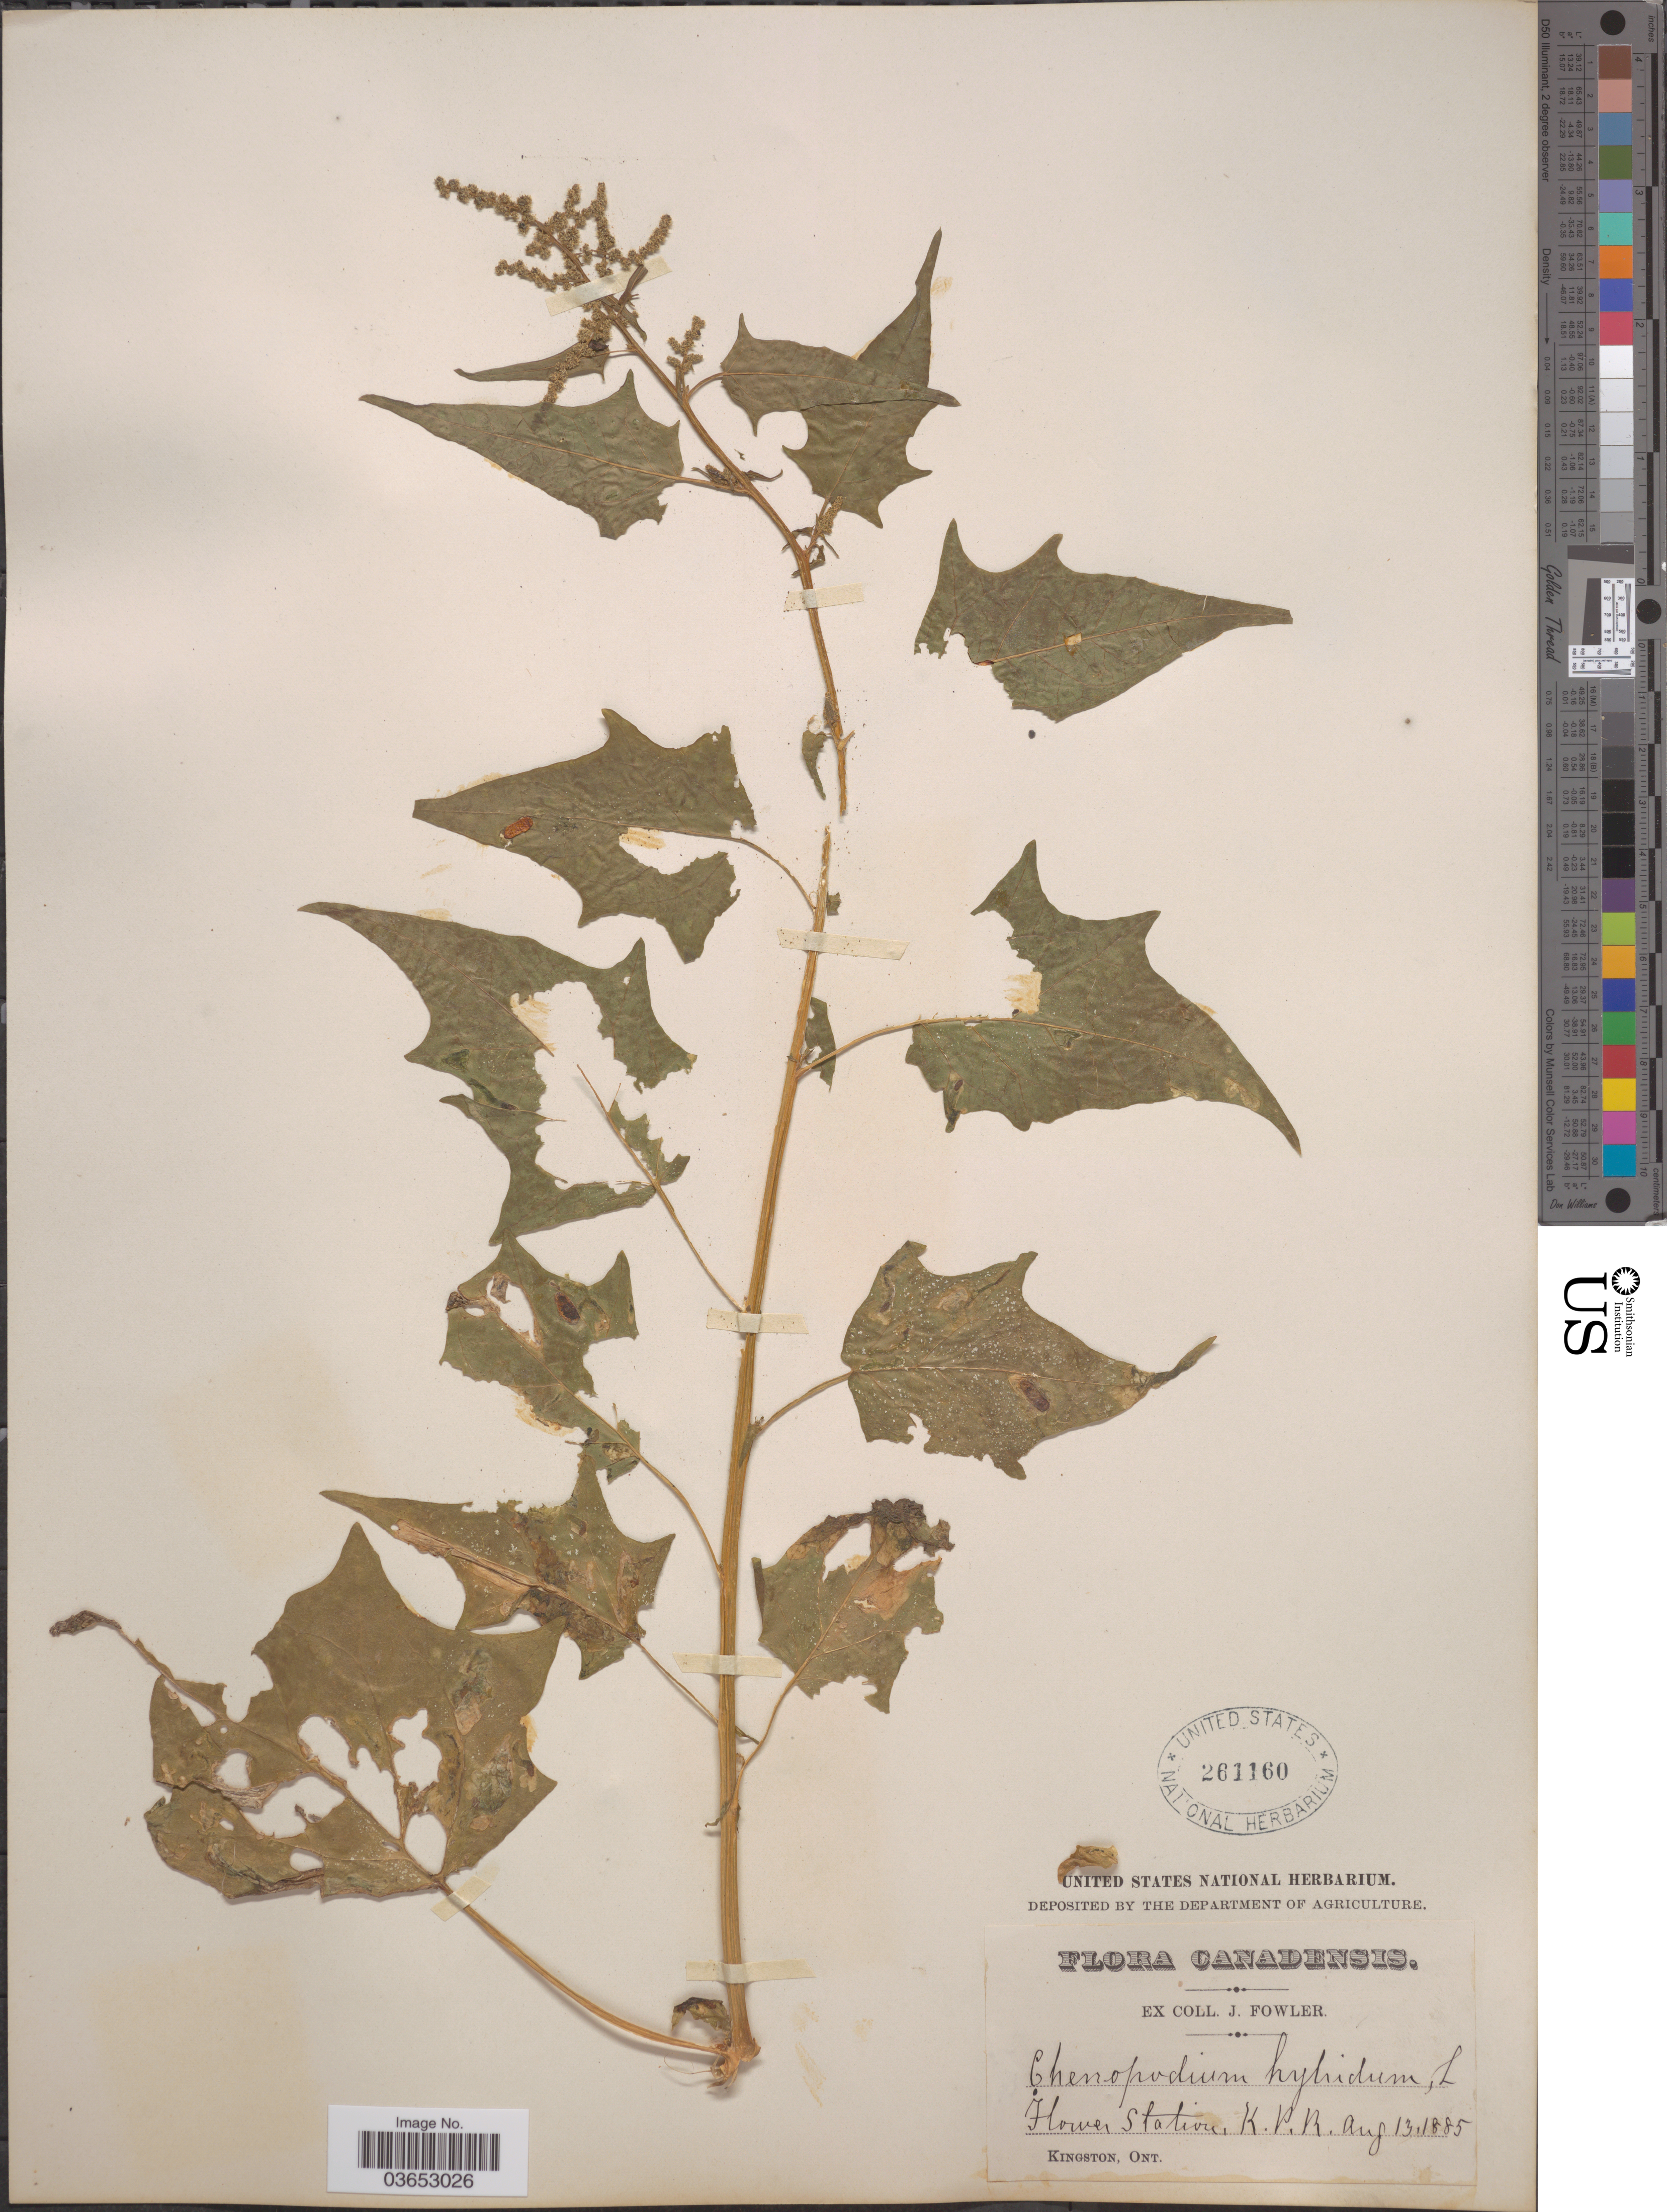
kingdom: Plantae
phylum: Tracheophyta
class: Magnoliopsida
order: Caryophyllales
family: Amaranthaceae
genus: Chenopodium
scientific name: Chenopodium gigantospermum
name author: Aellen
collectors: J. Fowler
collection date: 1885-08-13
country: Canada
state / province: Ontario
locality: Flower Station, K. P. R.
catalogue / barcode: US 261160